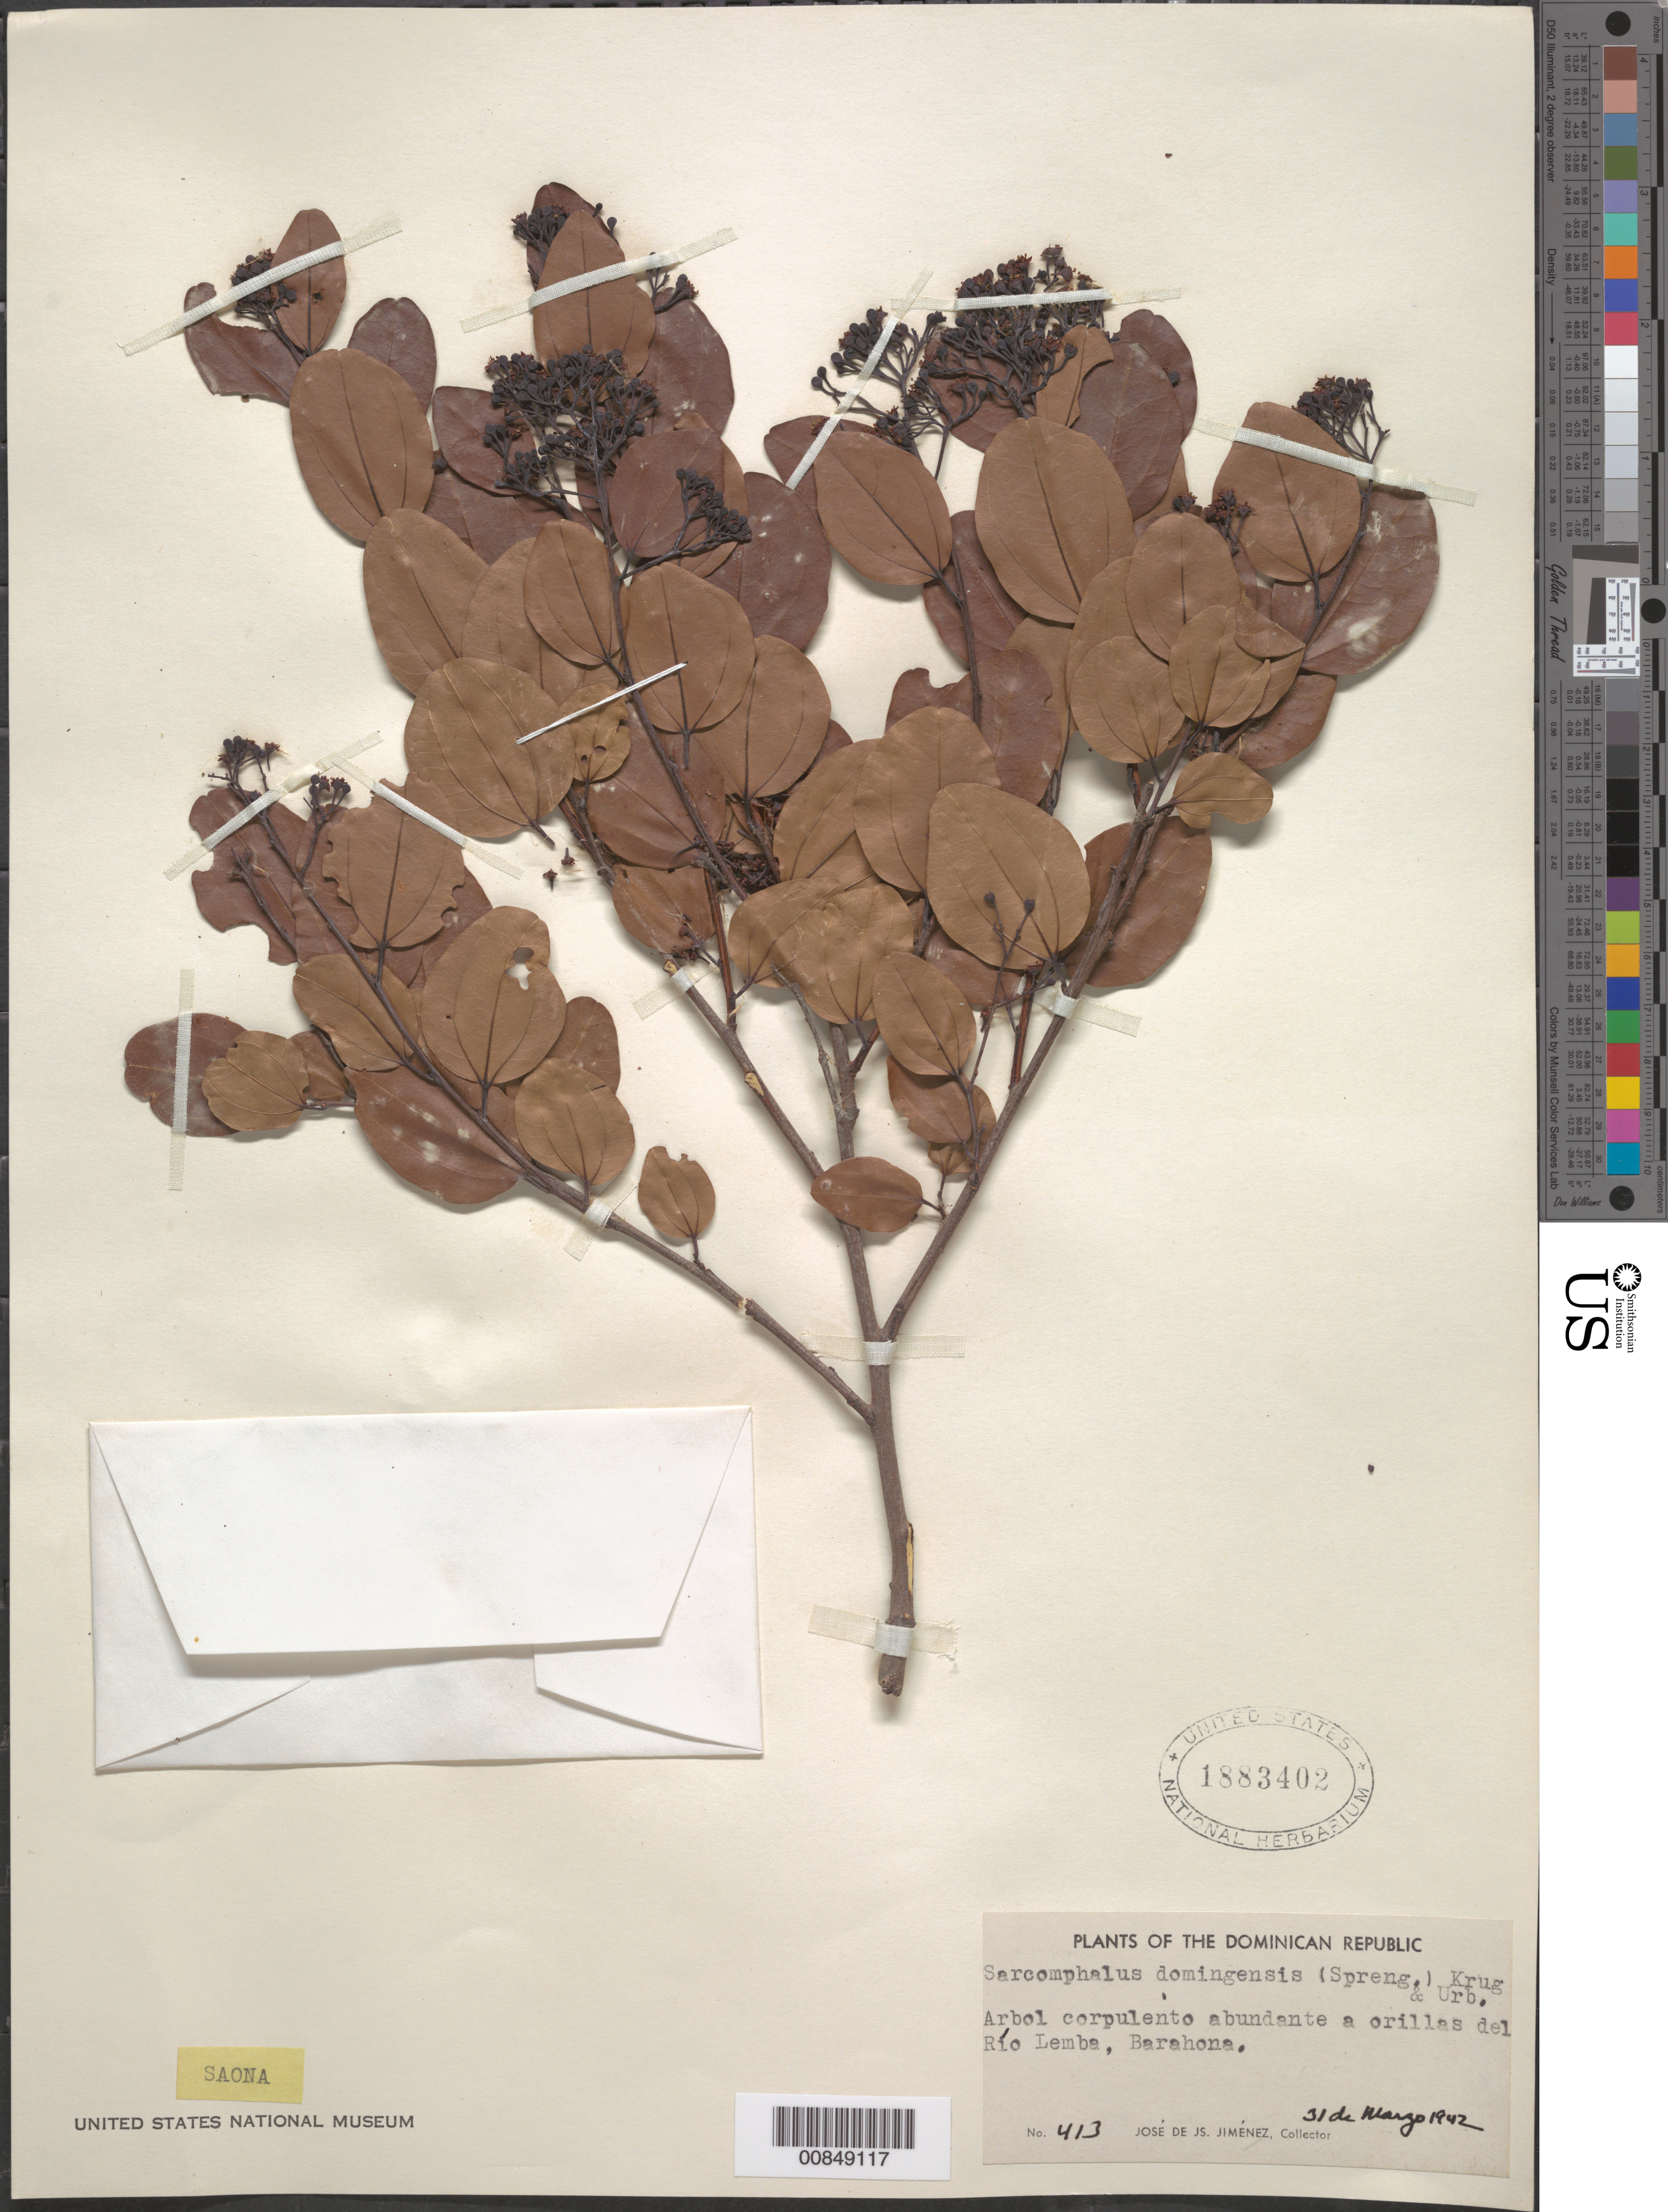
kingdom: Plantae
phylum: Tracheophyta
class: Magnoliopsida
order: Rosales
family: Rhamnaceae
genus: Sarcomphalus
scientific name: Sarcomphalus domingensis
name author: (Spreng.) Krug & Urb.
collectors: J. J. Jiménez Almonte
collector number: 413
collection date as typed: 31 Mar 1942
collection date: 1942-03-31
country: Dominican Republic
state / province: Barahona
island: Hispaniola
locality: Ría Lemba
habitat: A orillas del rio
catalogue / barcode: US 1883402